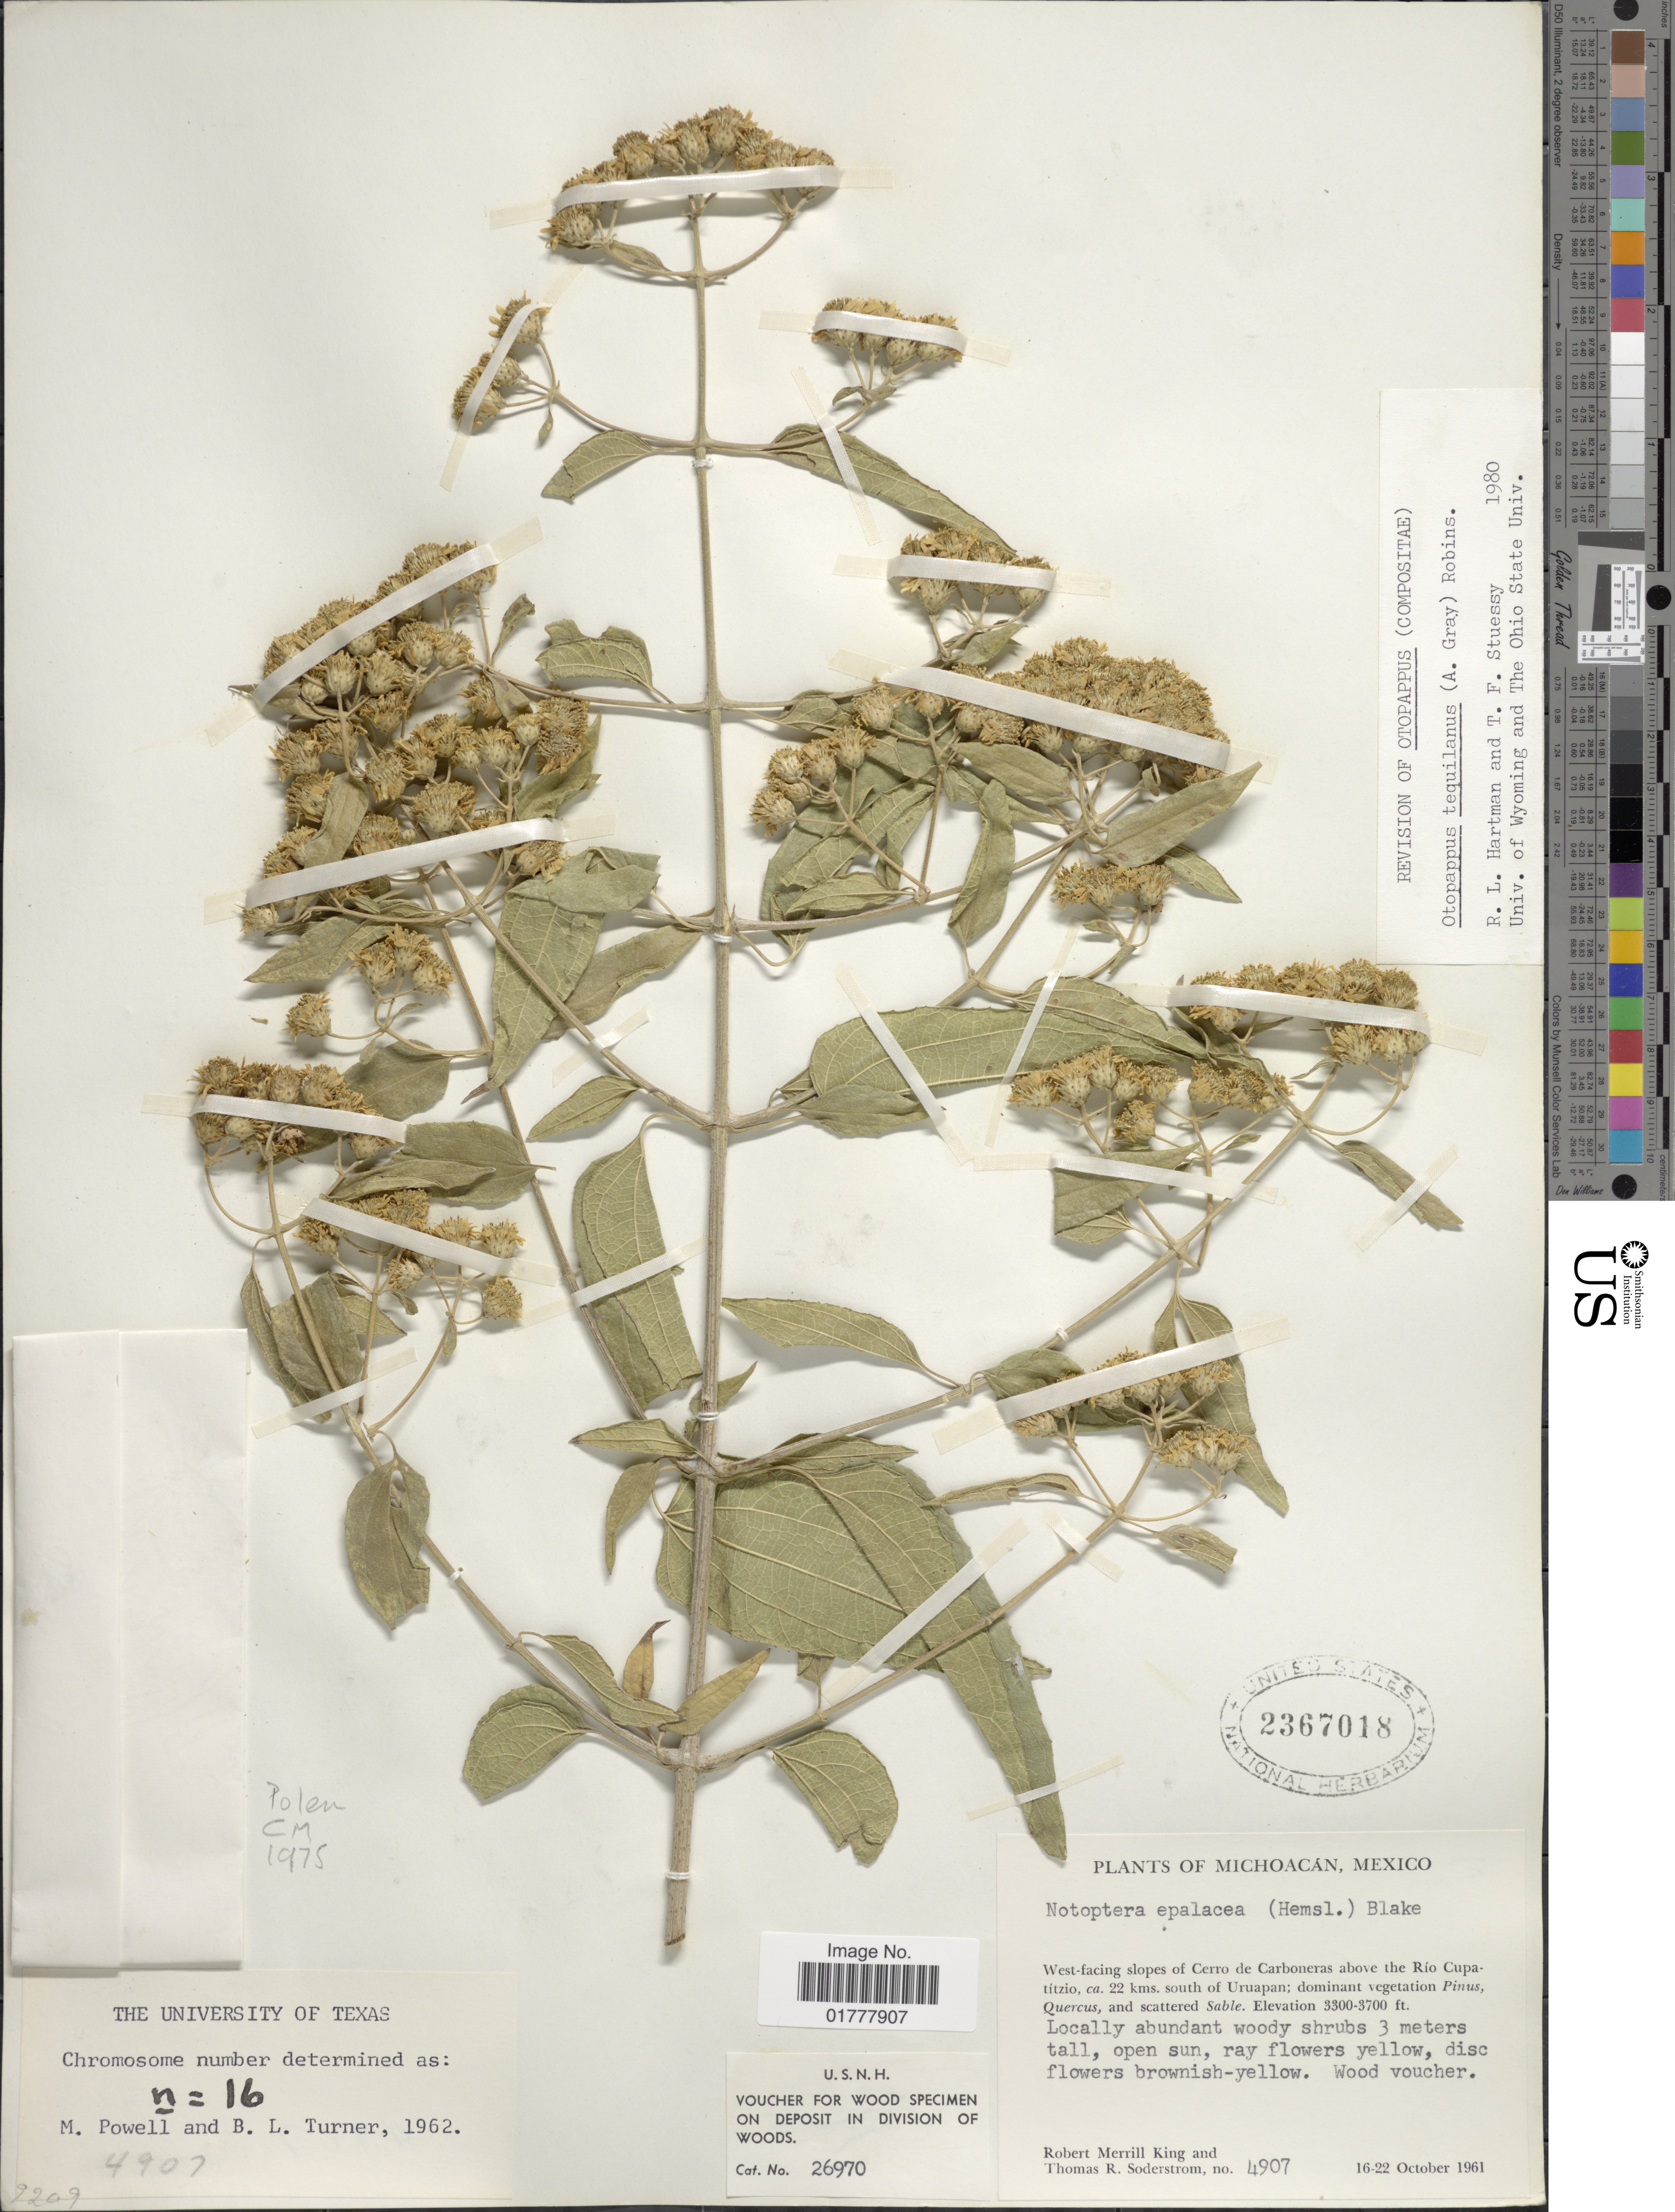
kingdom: Plantae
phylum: Tracheophyta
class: Magnoliopsida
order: Asterales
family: Asteraceae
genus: Otopappus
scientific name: Otopappus tequilanus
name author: (A. Gray) B.L. Rob.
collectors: R. M. King & T. R. Soderstrom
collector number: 4907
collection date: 1961-10-16/1961-10-22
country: Mexico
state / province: Michoacán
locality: West-facing slopes of Cerro de Carboneras above the Rio Cupatitzio, 22 kms. south of Uruapan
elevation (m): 1006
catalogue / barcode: US 2367018